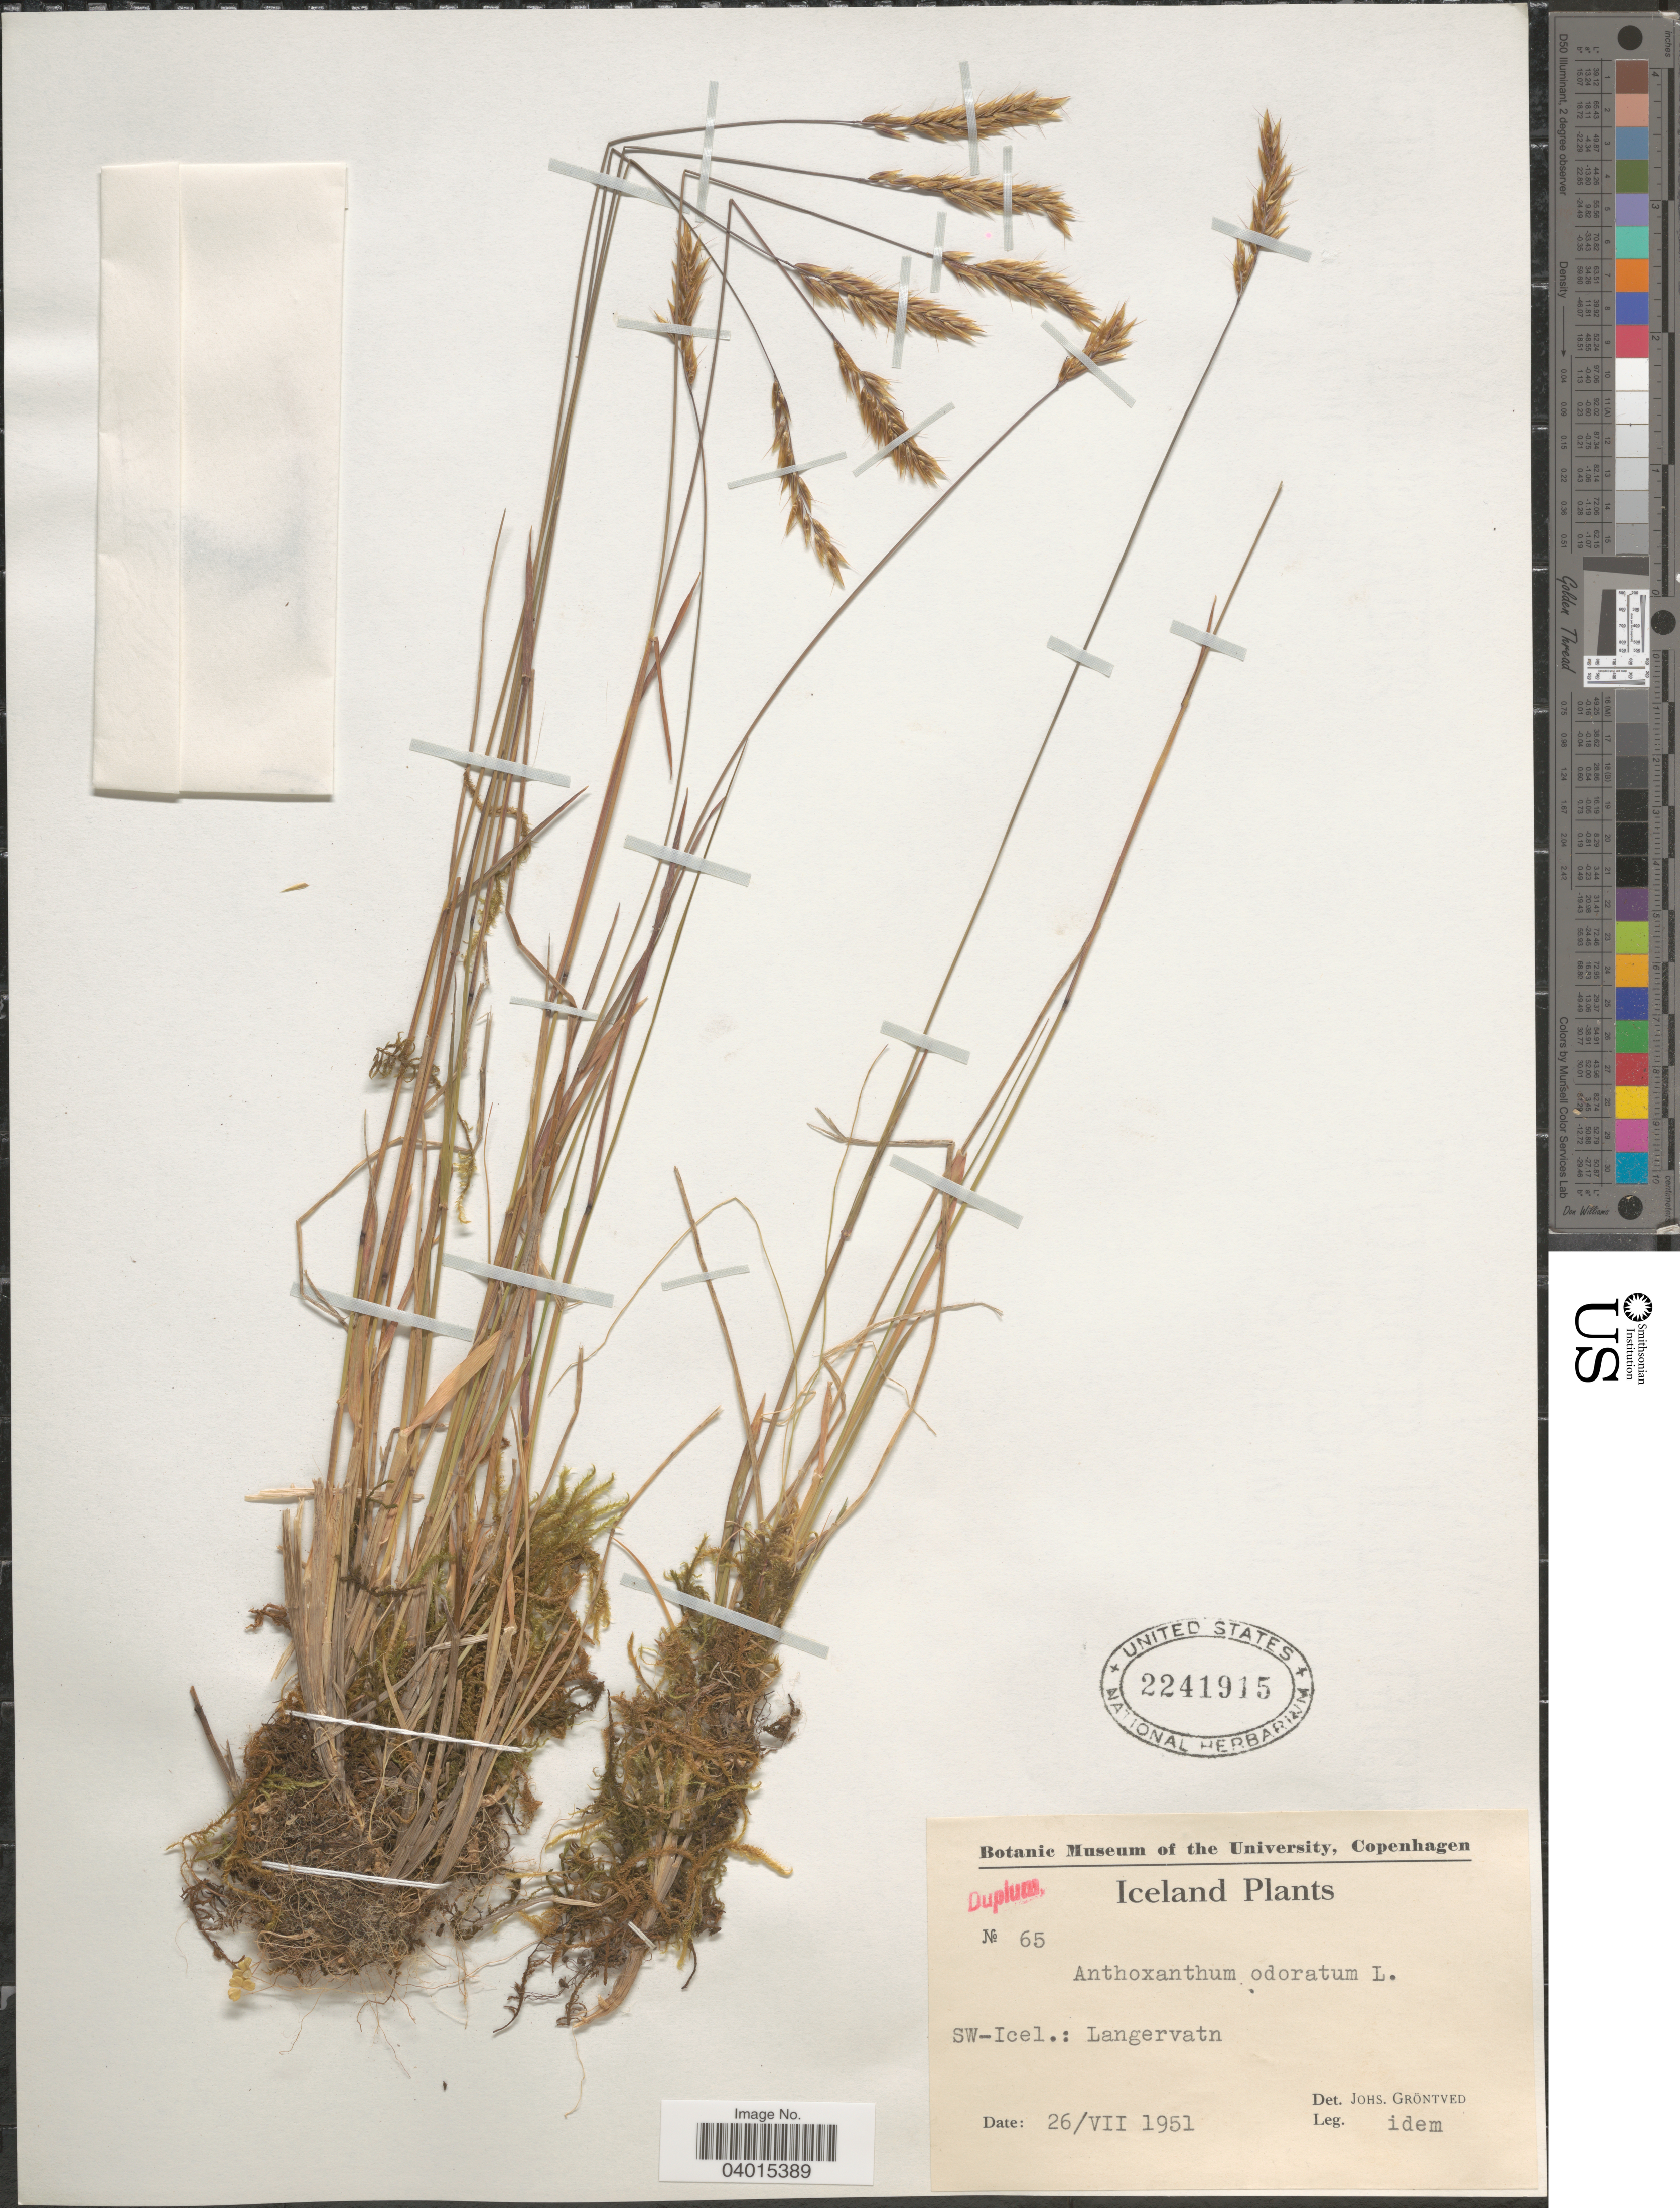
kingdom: Plantae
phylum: Tracheophyta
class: Liliopsida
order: Poales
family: Poaceae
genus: Anthoxanthum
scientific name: Anthoxanthum odoratum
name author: L.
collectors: J. Gröntved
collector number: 65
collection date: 1951-07-26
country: Iceland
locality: SW-Iceland: Langervatn.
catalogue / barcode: US 2241915